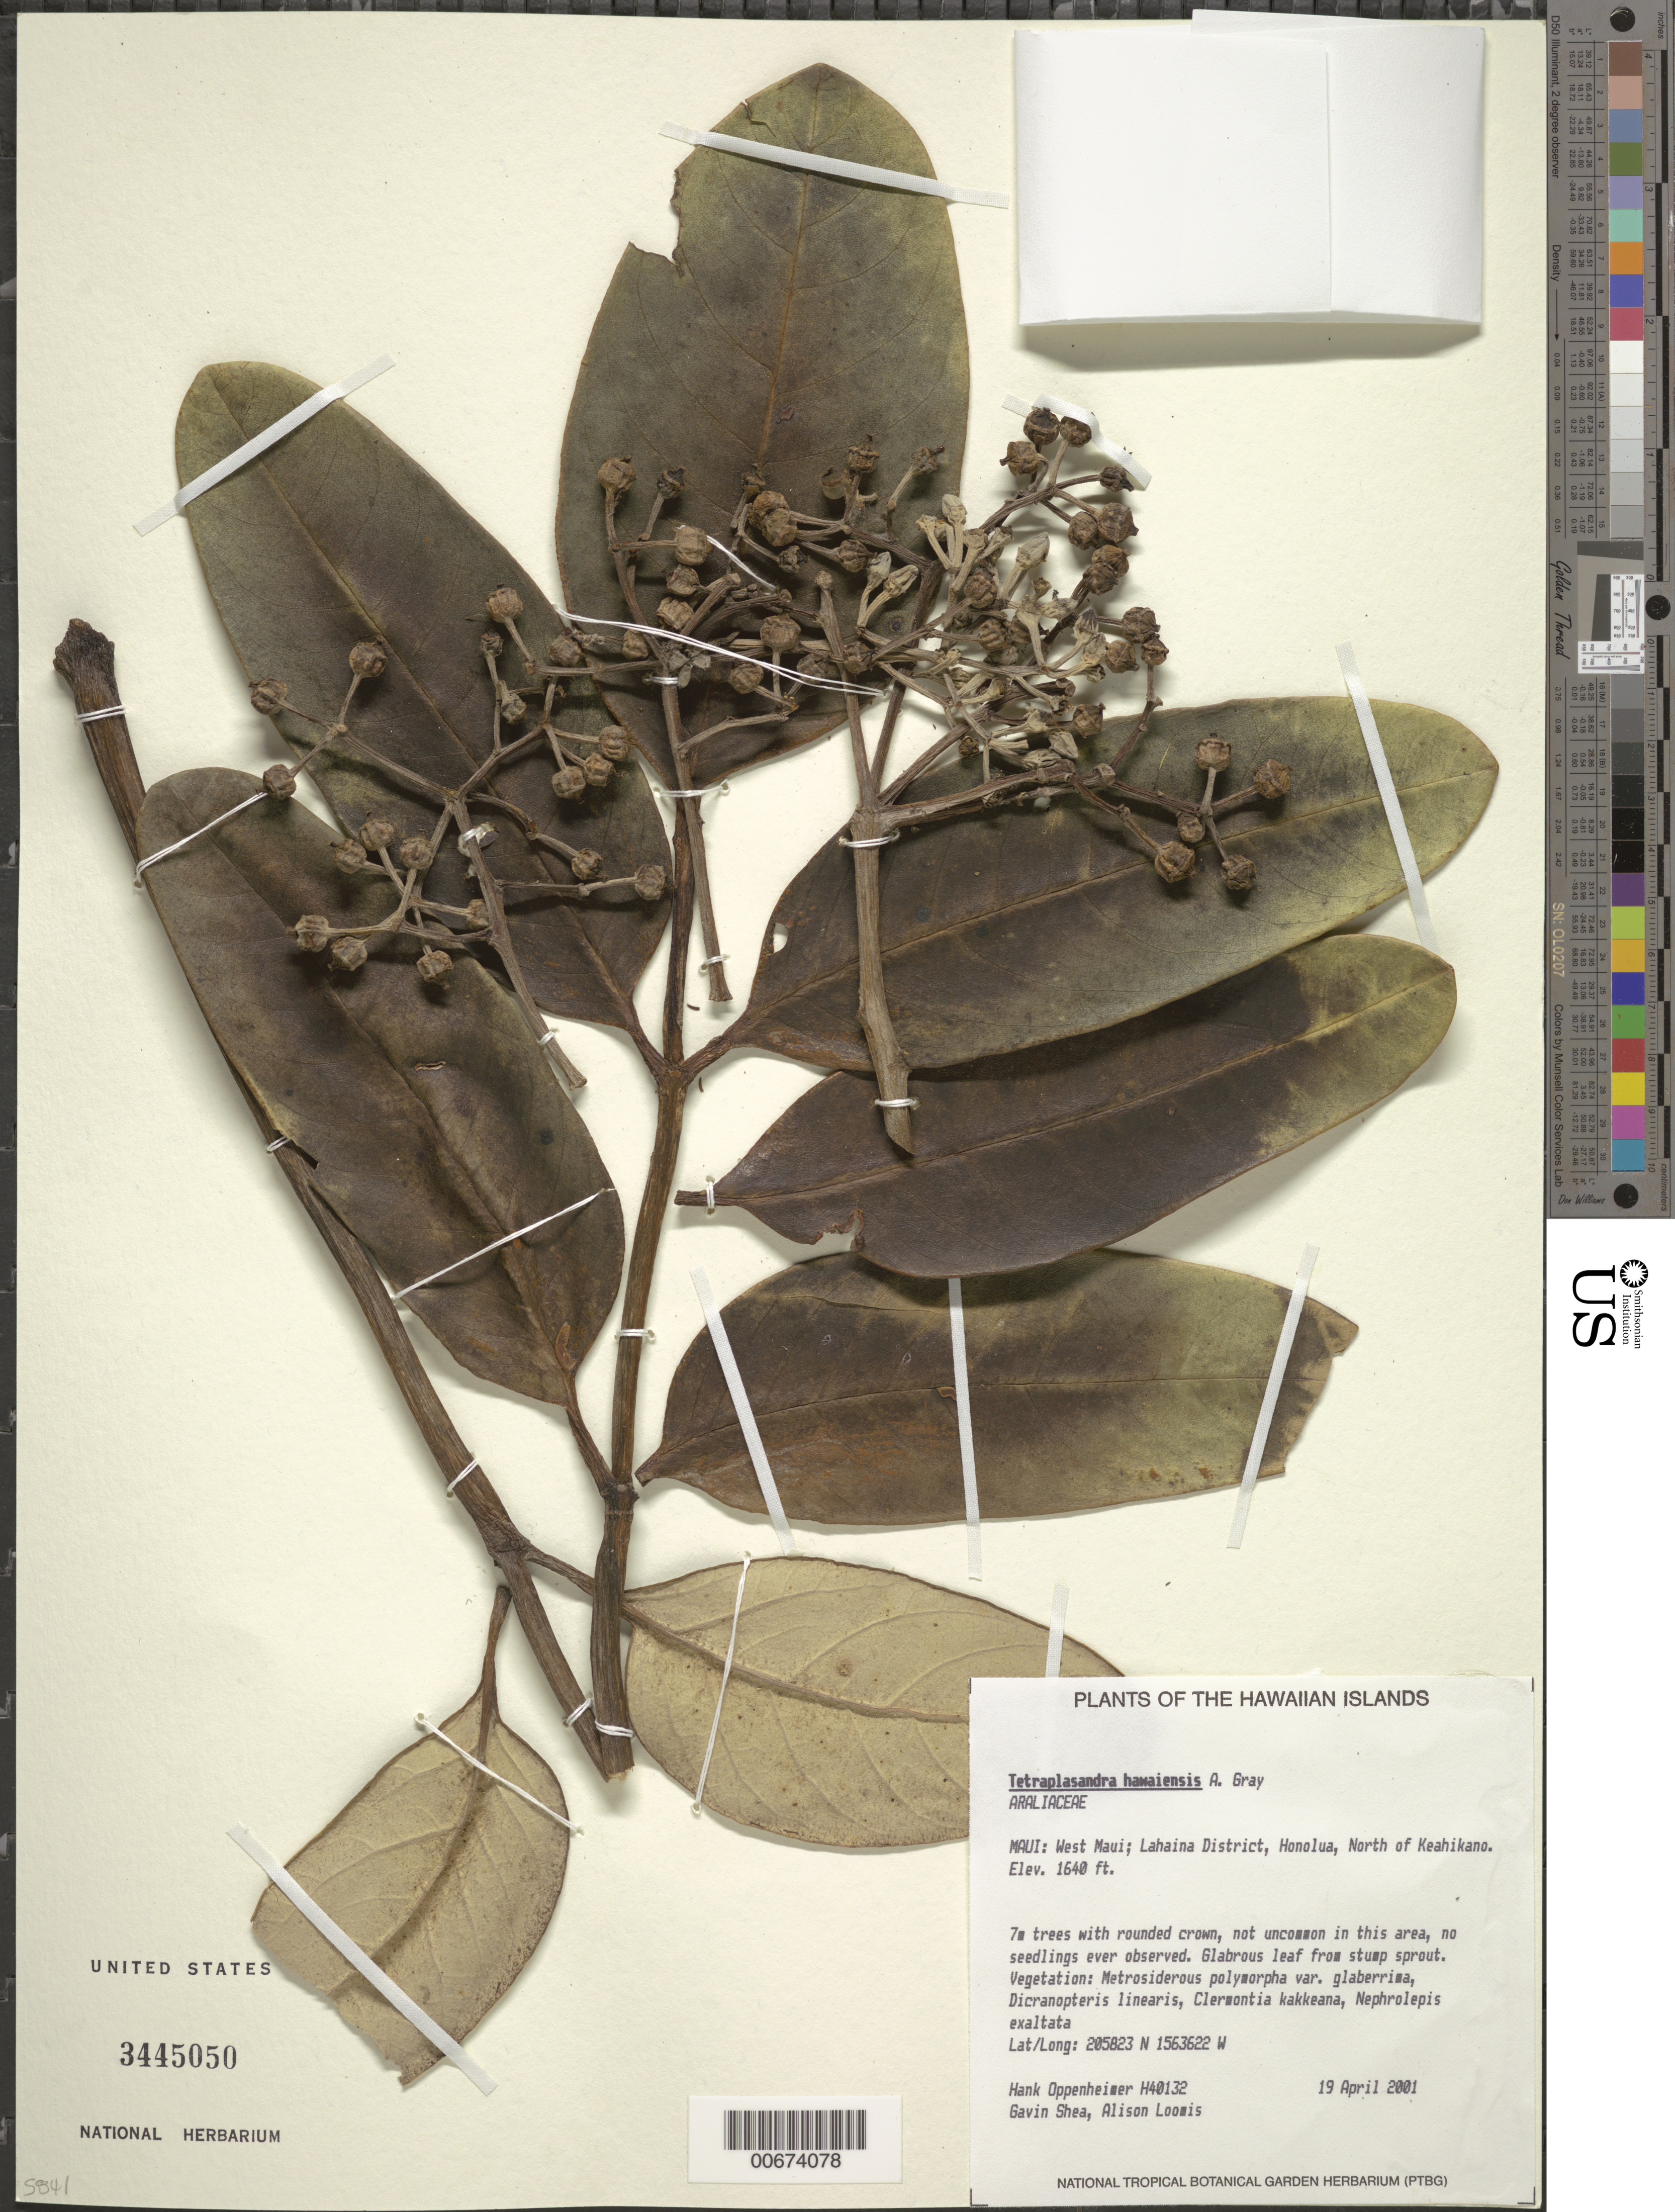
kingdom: Plantae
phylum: Tracheophyta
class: Magnoliopsida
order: Apiales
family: Araliaceae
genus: Polyscias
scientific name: Polyscias hawaiensis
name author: (A. Gray) Lowry & G. M. Plunkett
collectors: H. L. Oppenheimer, G. Shea & A. Loomis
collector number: H40132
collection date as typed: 19 Apr 2001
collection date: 2001-04-19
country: United States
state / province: Hawaii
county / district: Maui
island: Maui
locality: W Maui; Lahaina District, Honolua, North of Keahikano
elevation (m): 500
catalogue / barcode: US 3445050